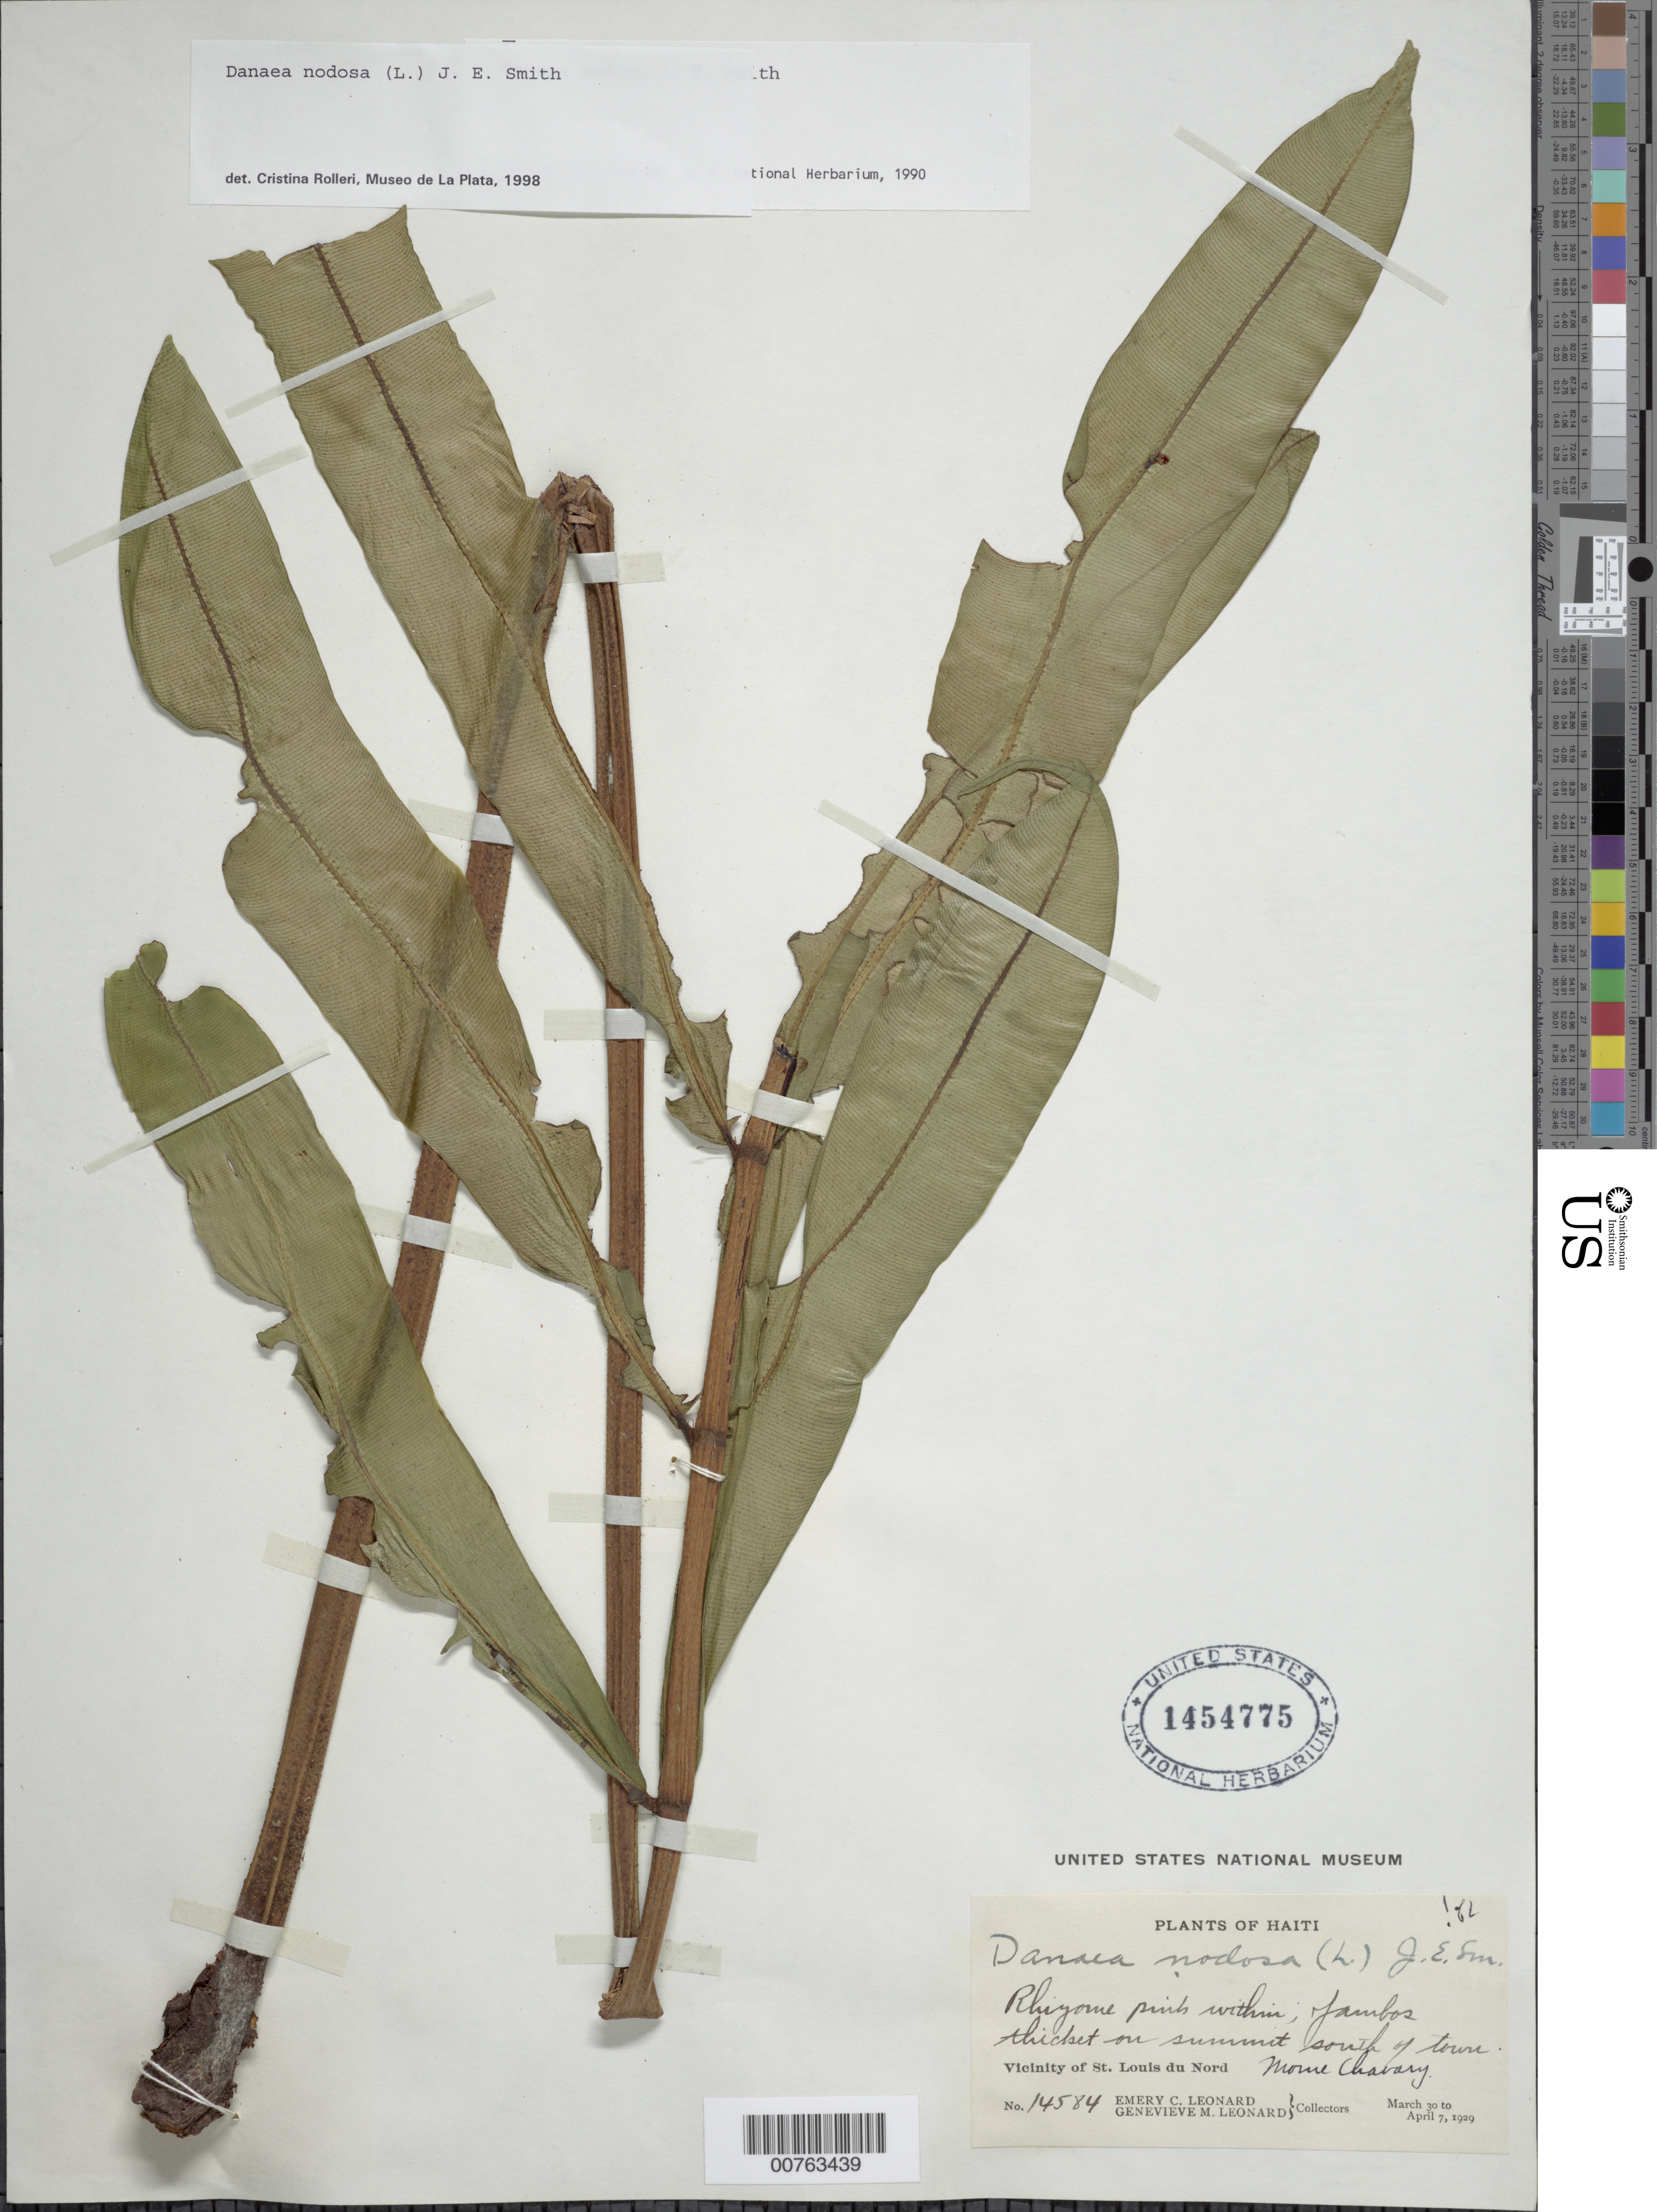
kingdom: Plantae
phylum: Tracheophyta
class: Polypodiopsida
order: Marattiales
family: Marattiaceae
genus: Danaea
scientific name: Danaea nodosa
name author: (L.) Sm.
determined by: Rolleri, Cristina H.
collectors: E. C. Leonard & G. M. Leonard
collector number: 14584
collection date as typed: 30 Mar 1929 07 Apr 1929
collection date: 1929-03-30/1929-04-07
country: Haiti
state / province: Nord-Óuest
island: Hispaniola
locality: Vicinity of St. Louis du Nord, Jambos thicket on summit S of town. Morne Chavary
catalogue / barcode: US 1454775